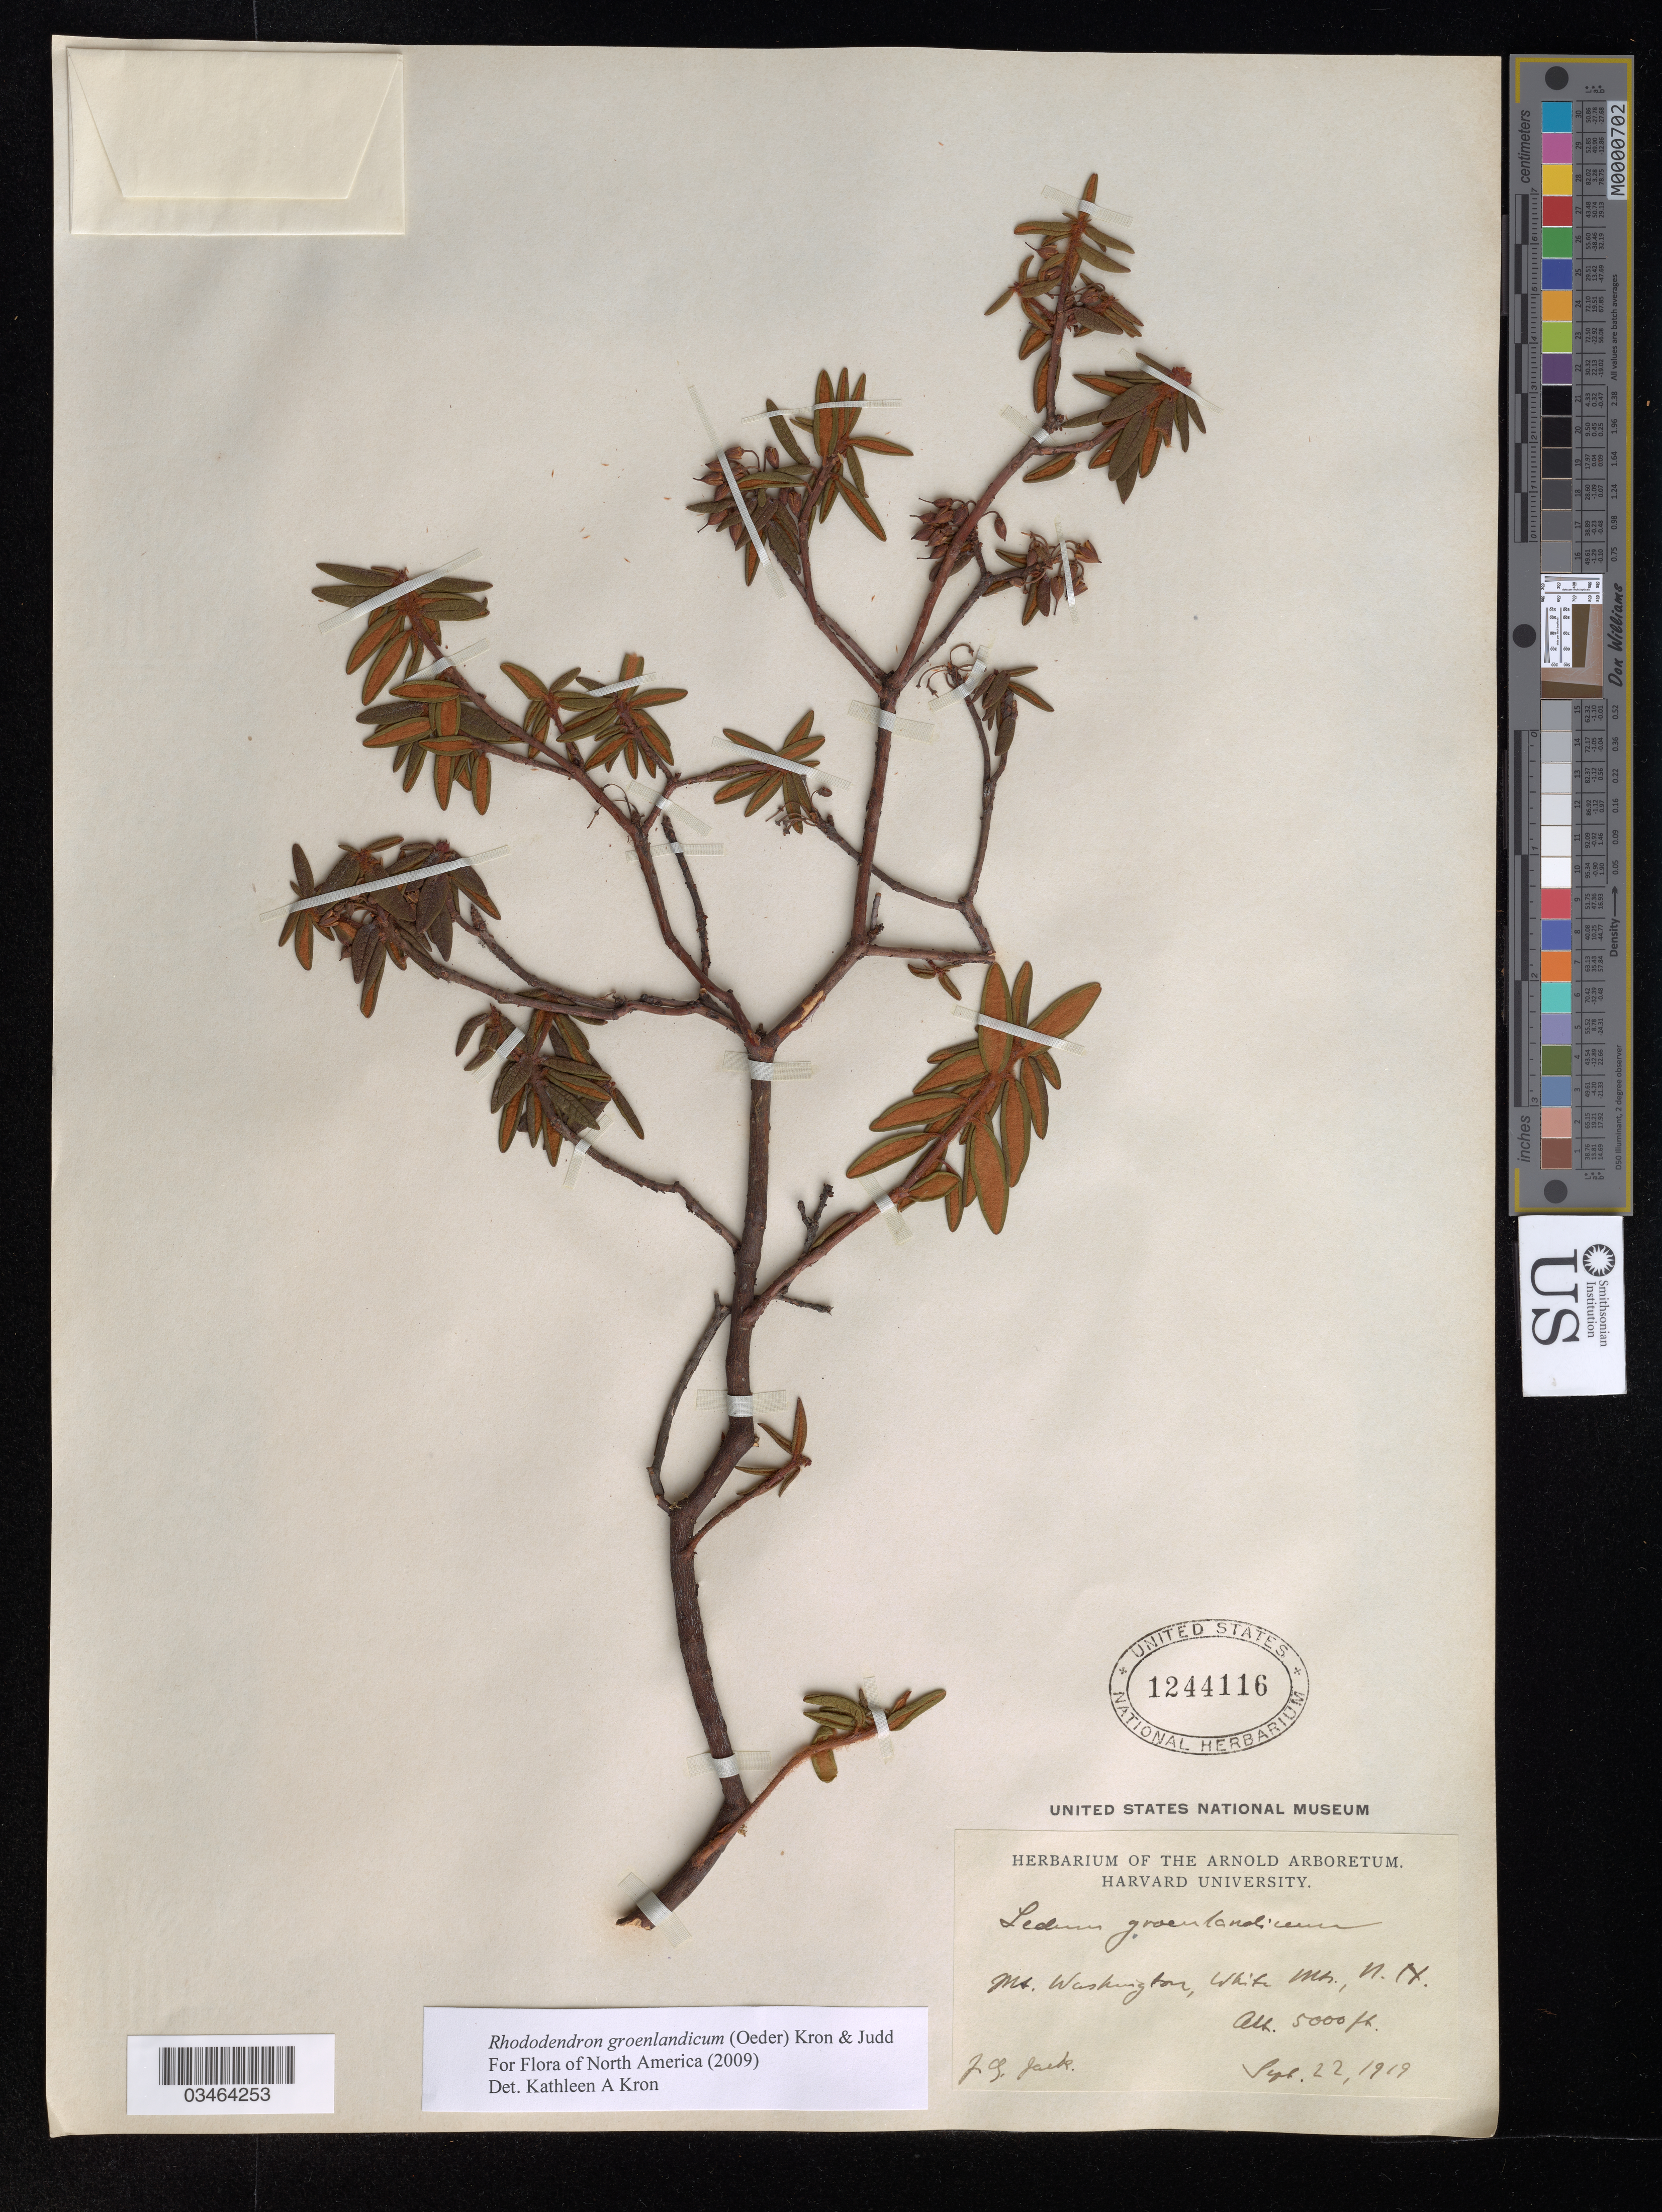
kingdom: Plantae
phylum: Tracheophyta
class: Magnoliopsida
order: Ericales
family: Ericaceae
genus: Rhododendron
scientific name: Rhododendron groenlandicum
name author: (Oeder) Kron & Judd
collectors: J. Jack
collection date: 1919-09-22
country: United States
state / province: New Hampshire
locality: Mt Washington, White Mts.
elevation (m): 1524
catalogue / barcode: US 1244116